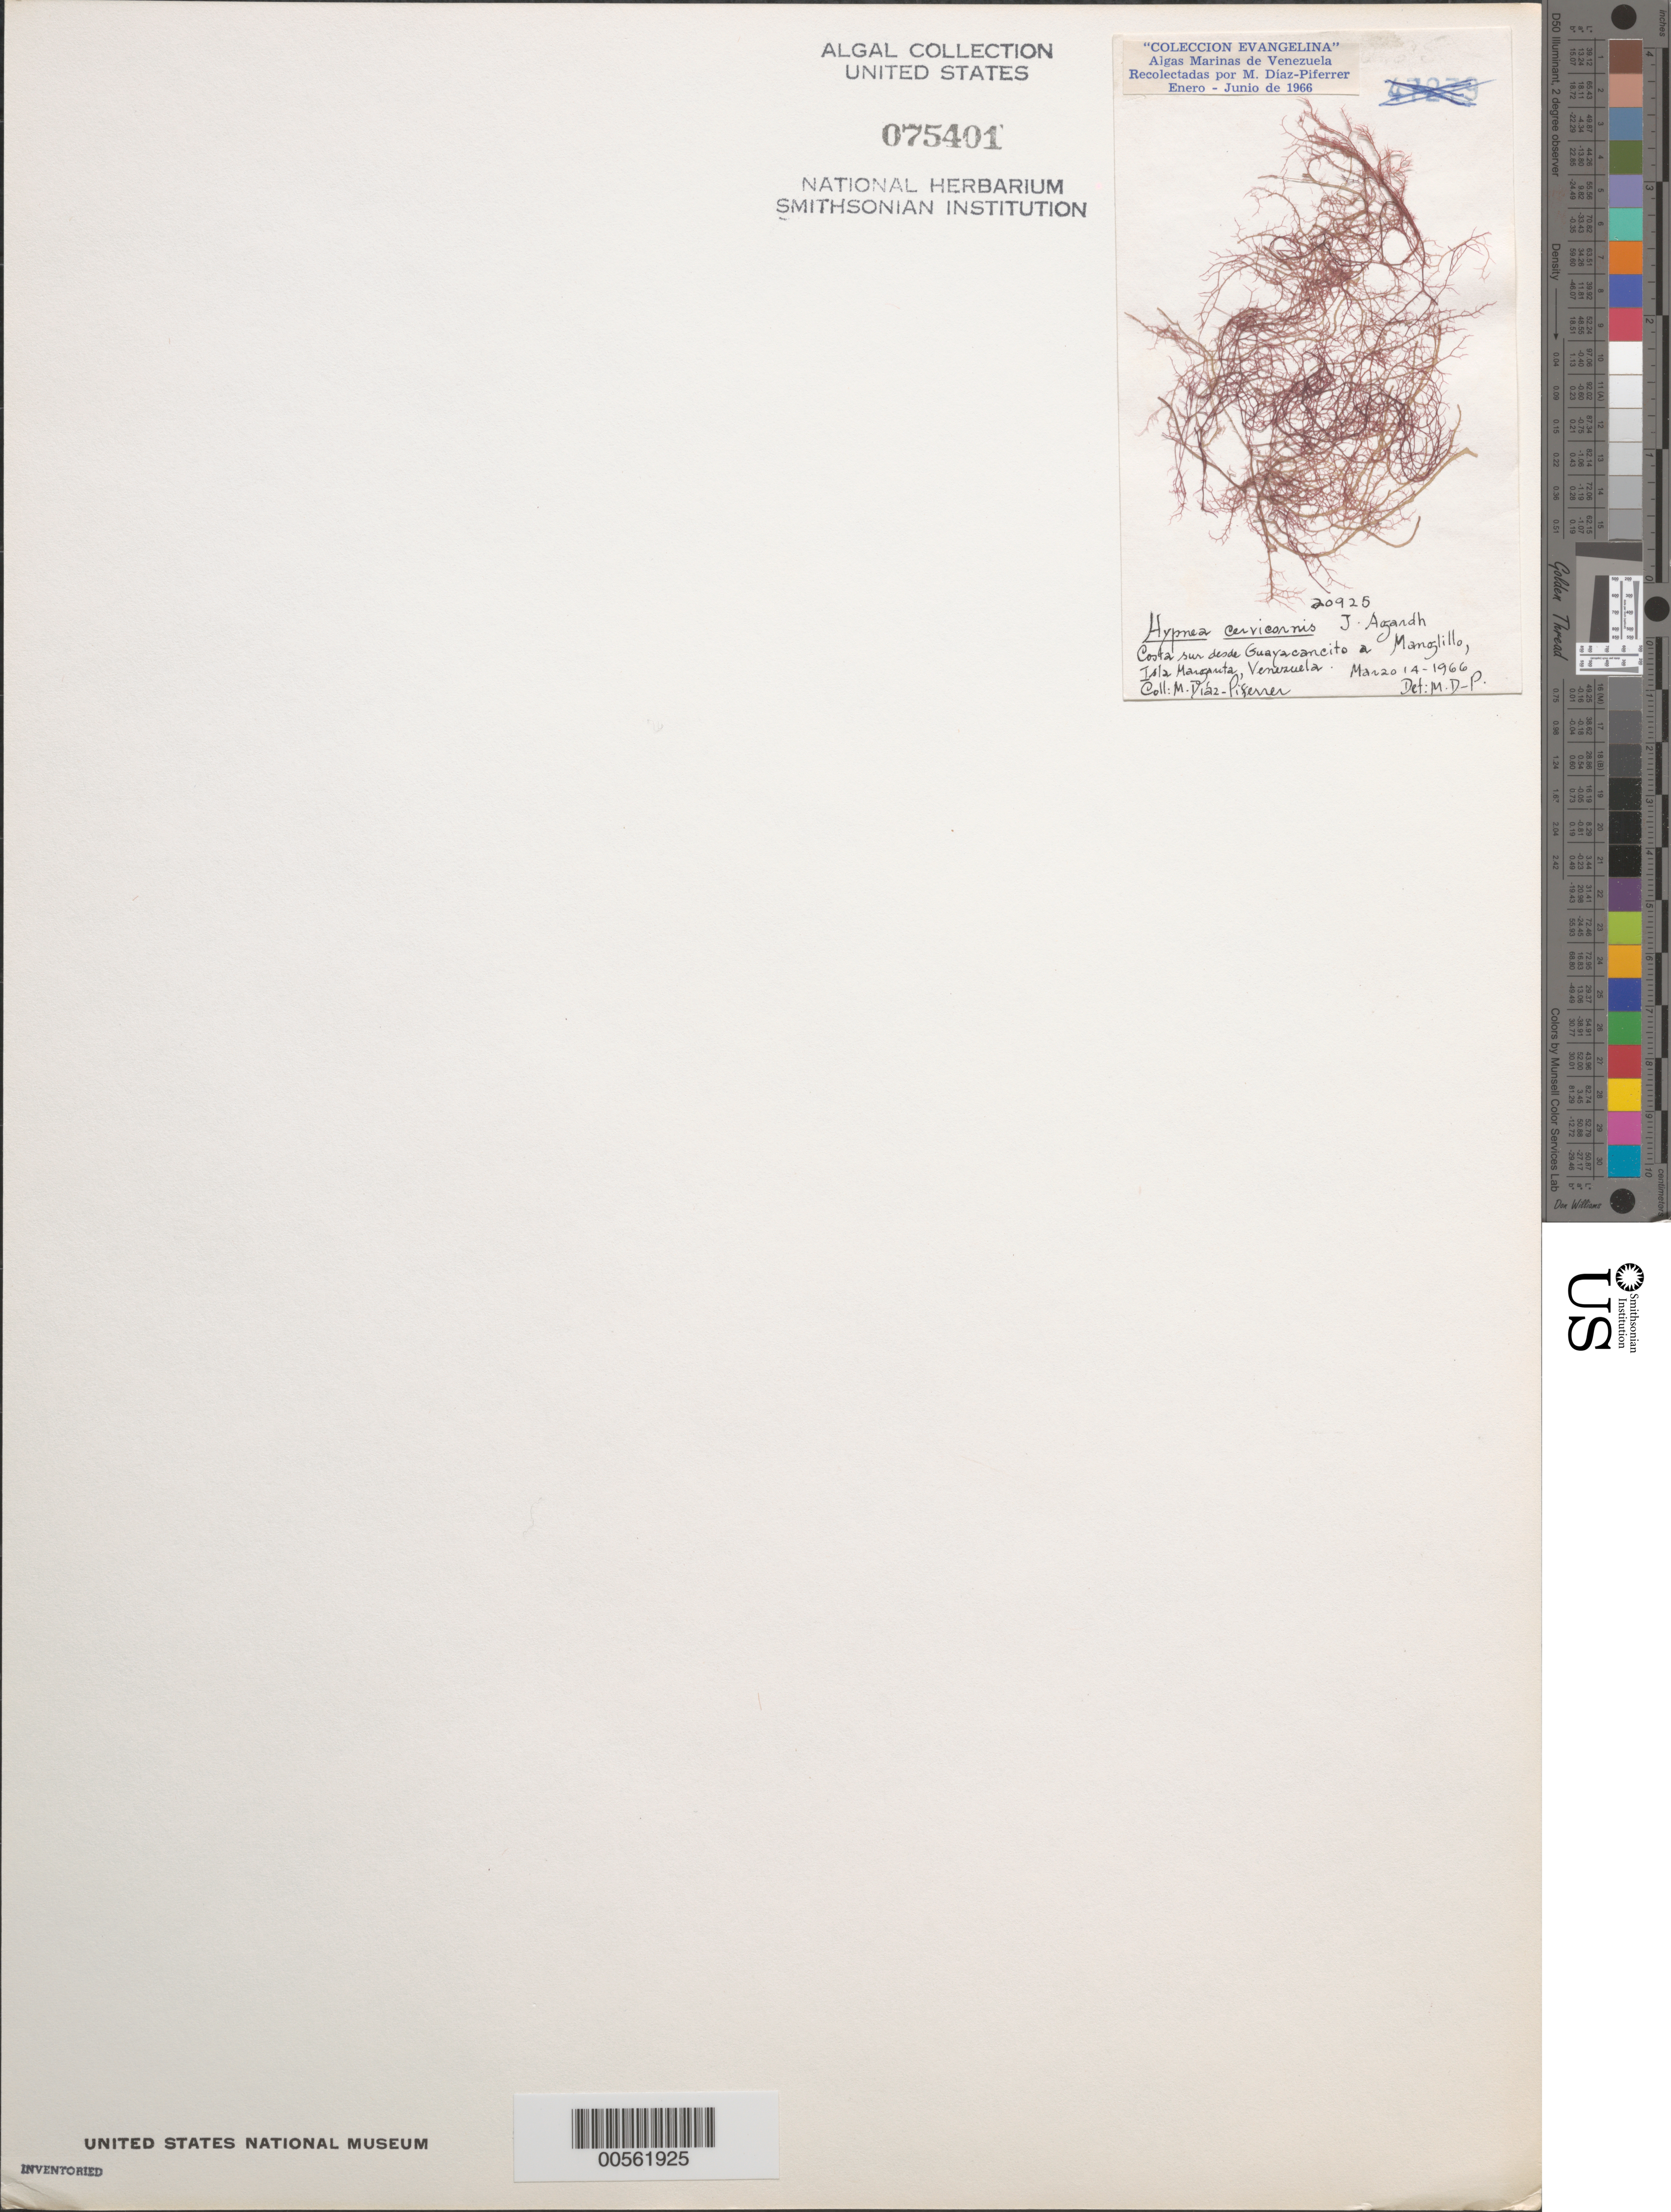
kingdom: Plantae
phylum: Rhodophyta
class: Florideophyceae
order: Gigartinales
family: Cystocloniaceae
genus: Hypnea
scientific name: Hypnea cervicornis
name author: J. Agardh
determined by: Diaz-Piferrer, M.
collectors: M. Diaz-Piferrer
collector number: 20925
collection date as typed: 14 Mar 1966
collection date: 1966-03-14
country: Venezuela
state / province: Nueva Esparta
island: Margarita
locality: Manglillo, near Guayacancito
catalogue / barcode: US 75401